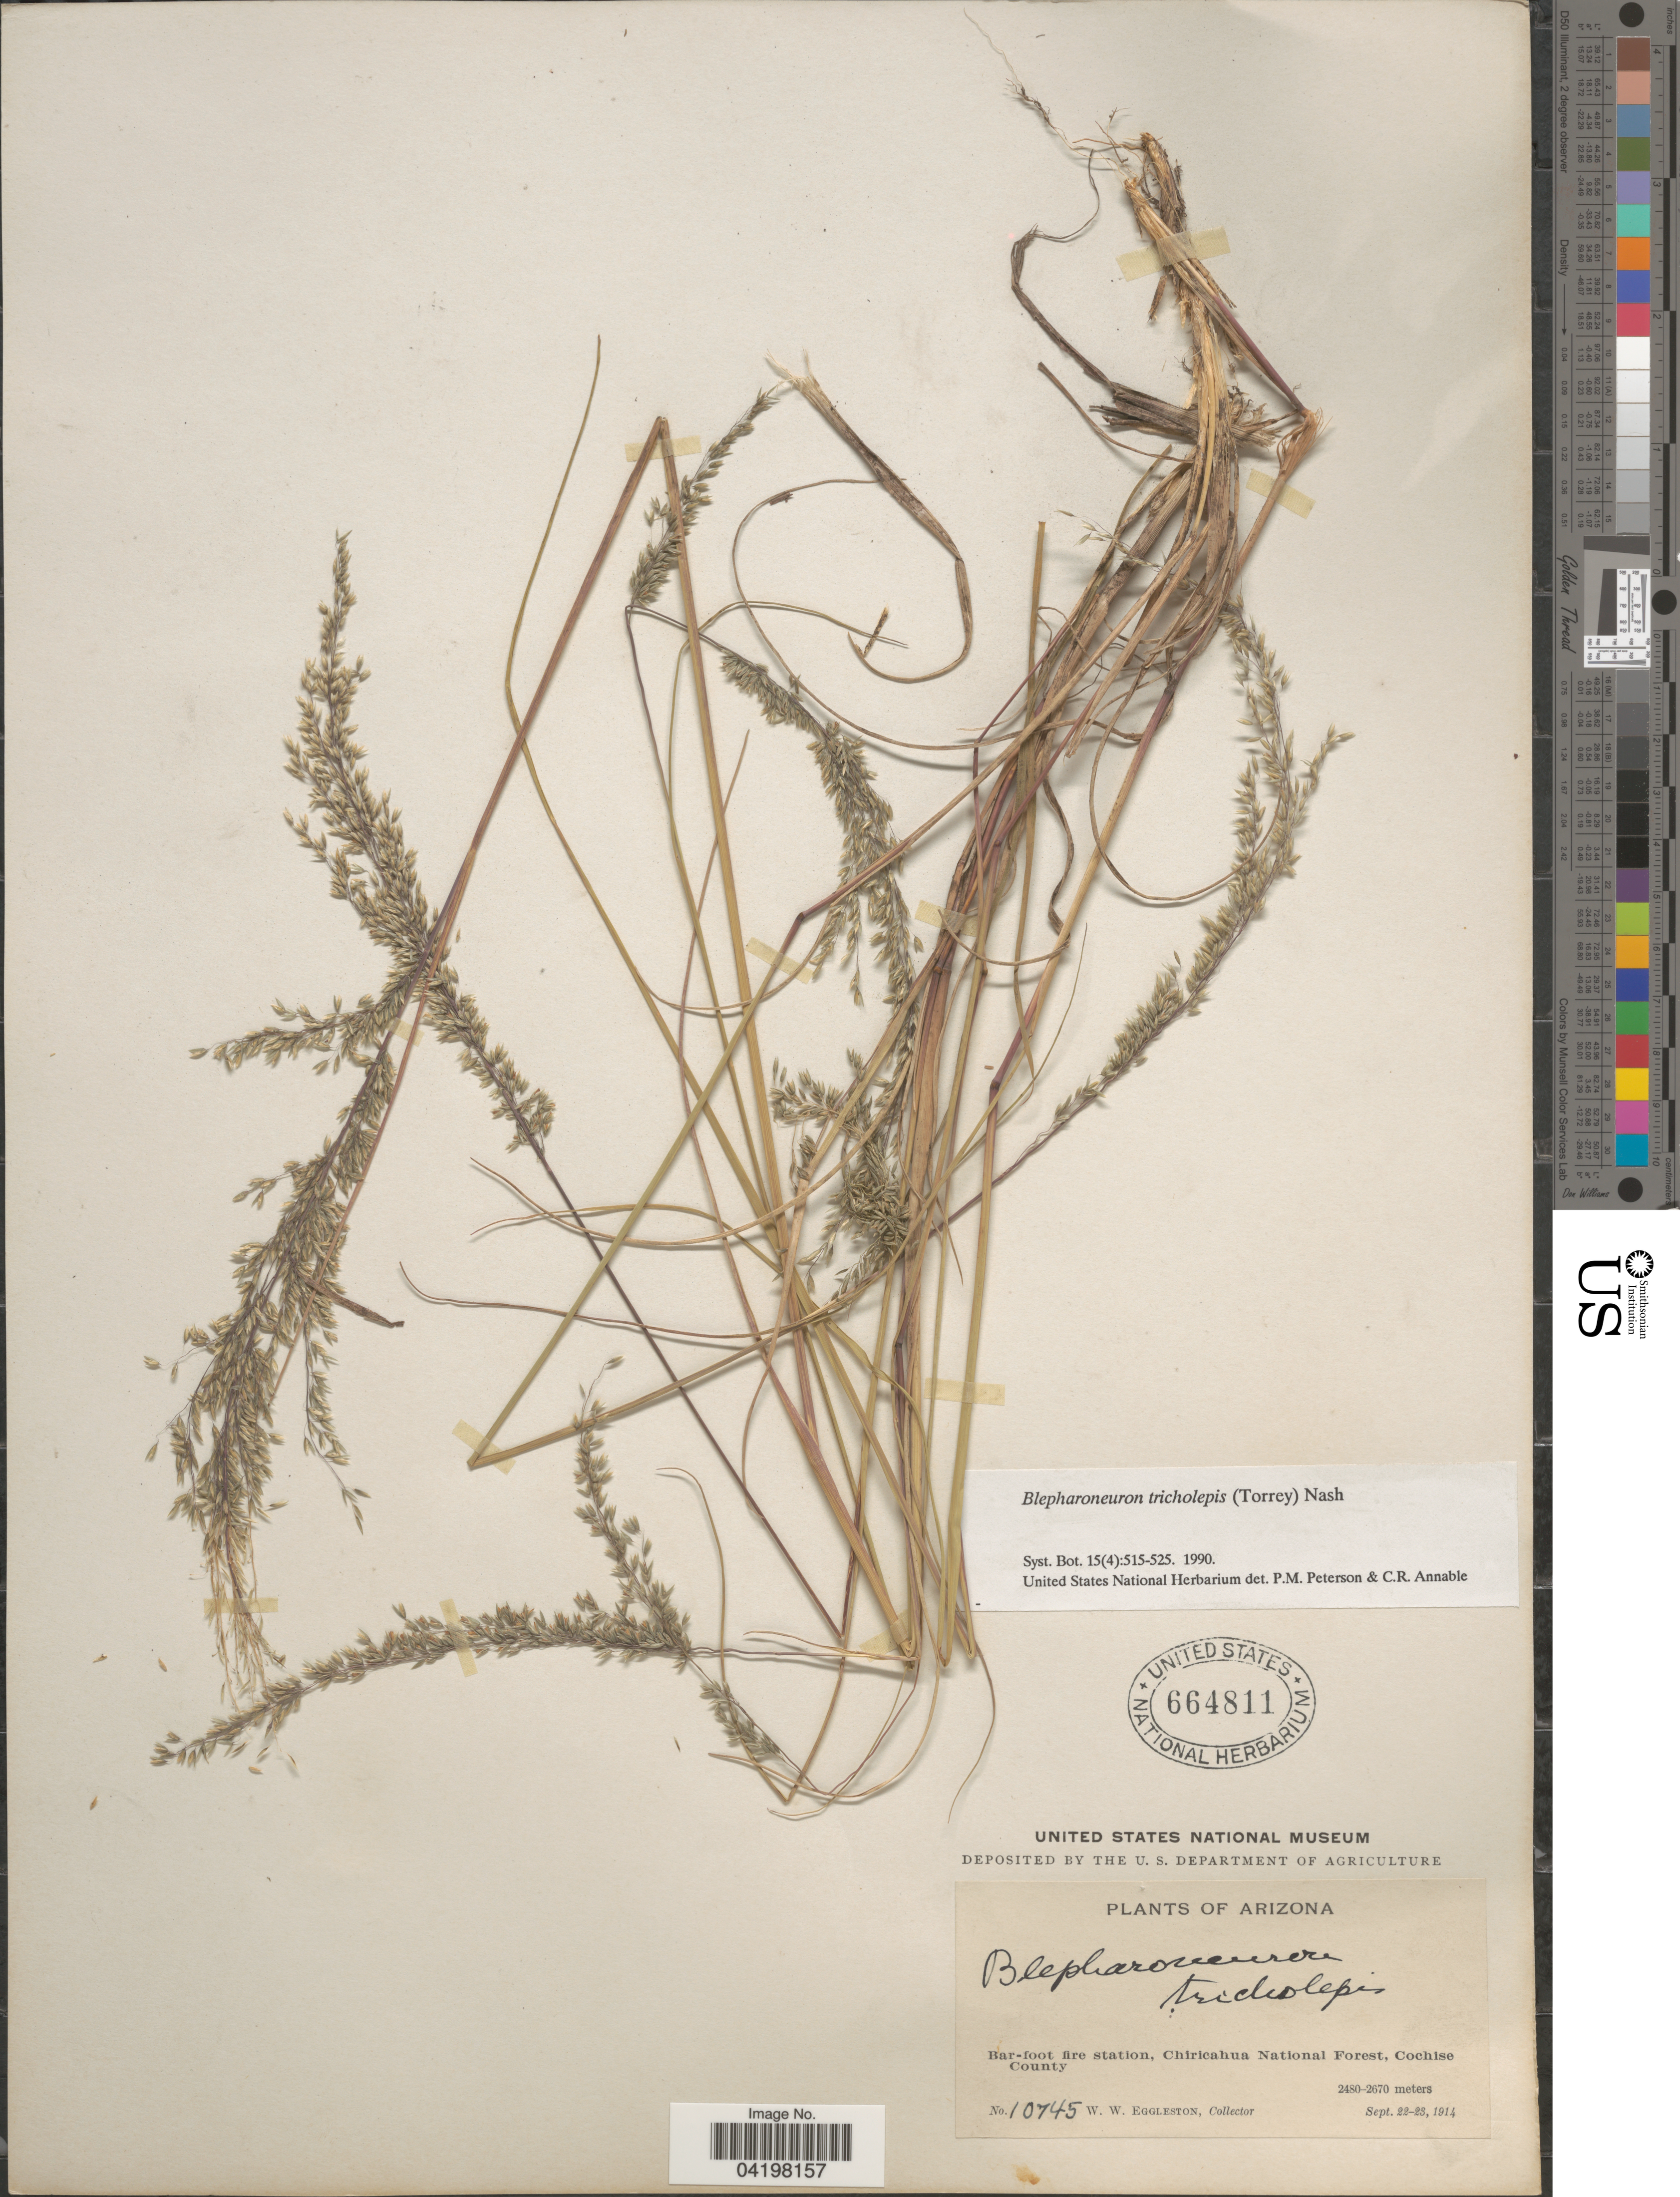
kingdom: Plantae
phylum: Tracheophyta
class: Liliopsida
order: Poales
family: Poaceae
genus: Muhlenbergia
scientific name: Muhlenbergia tricholepis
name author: (Torr.) Columbus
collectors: W. W. Eggleston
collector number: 10745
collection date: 1914-09-22/1914-09-23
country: United States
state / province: Arizona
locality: Bar-foot fire station, Chiricahua National Forest, Cochise County.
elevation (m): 2480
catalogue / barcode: US 664811